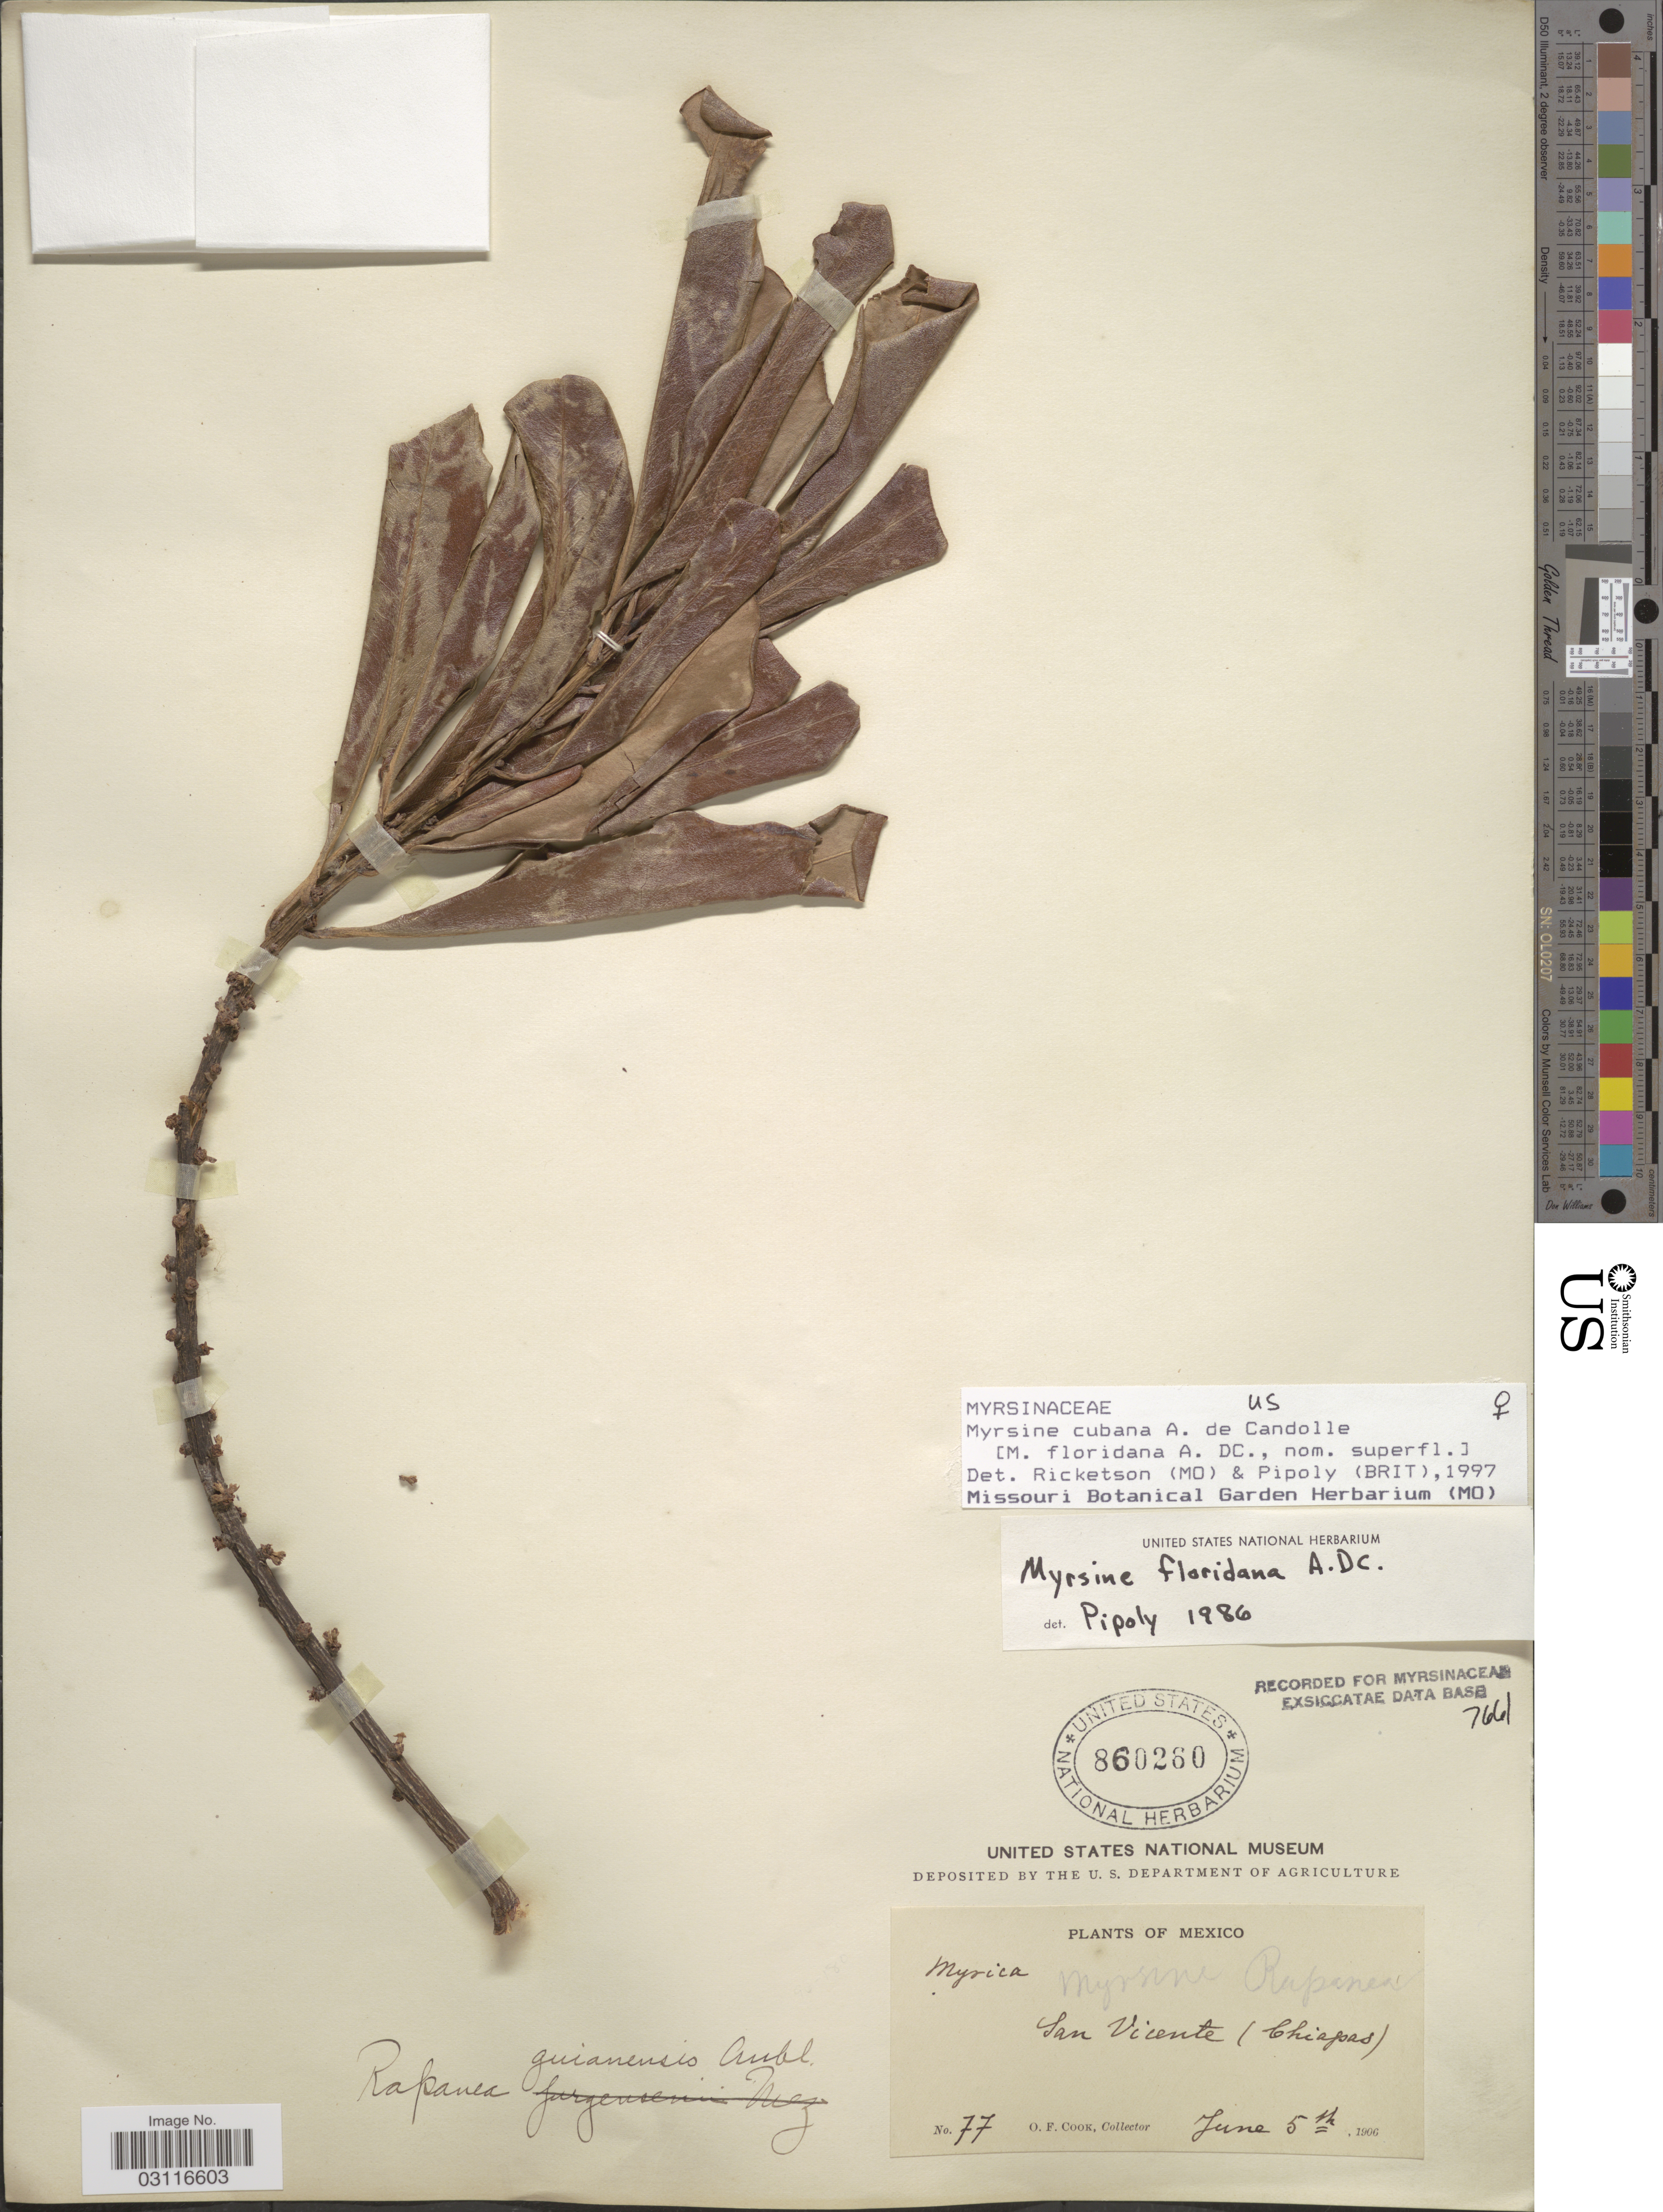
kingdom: Plantae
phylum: Tracheophyta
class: Magnoliopsida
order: Ericales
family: Primulaceae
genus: Myrsine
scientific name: Myrsine cubana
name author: A. DC.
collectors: O. F. Cook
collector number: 77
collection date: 1906-06-05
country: Mexico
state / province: Chiapas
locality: San Vicente.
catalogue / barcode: US 860260